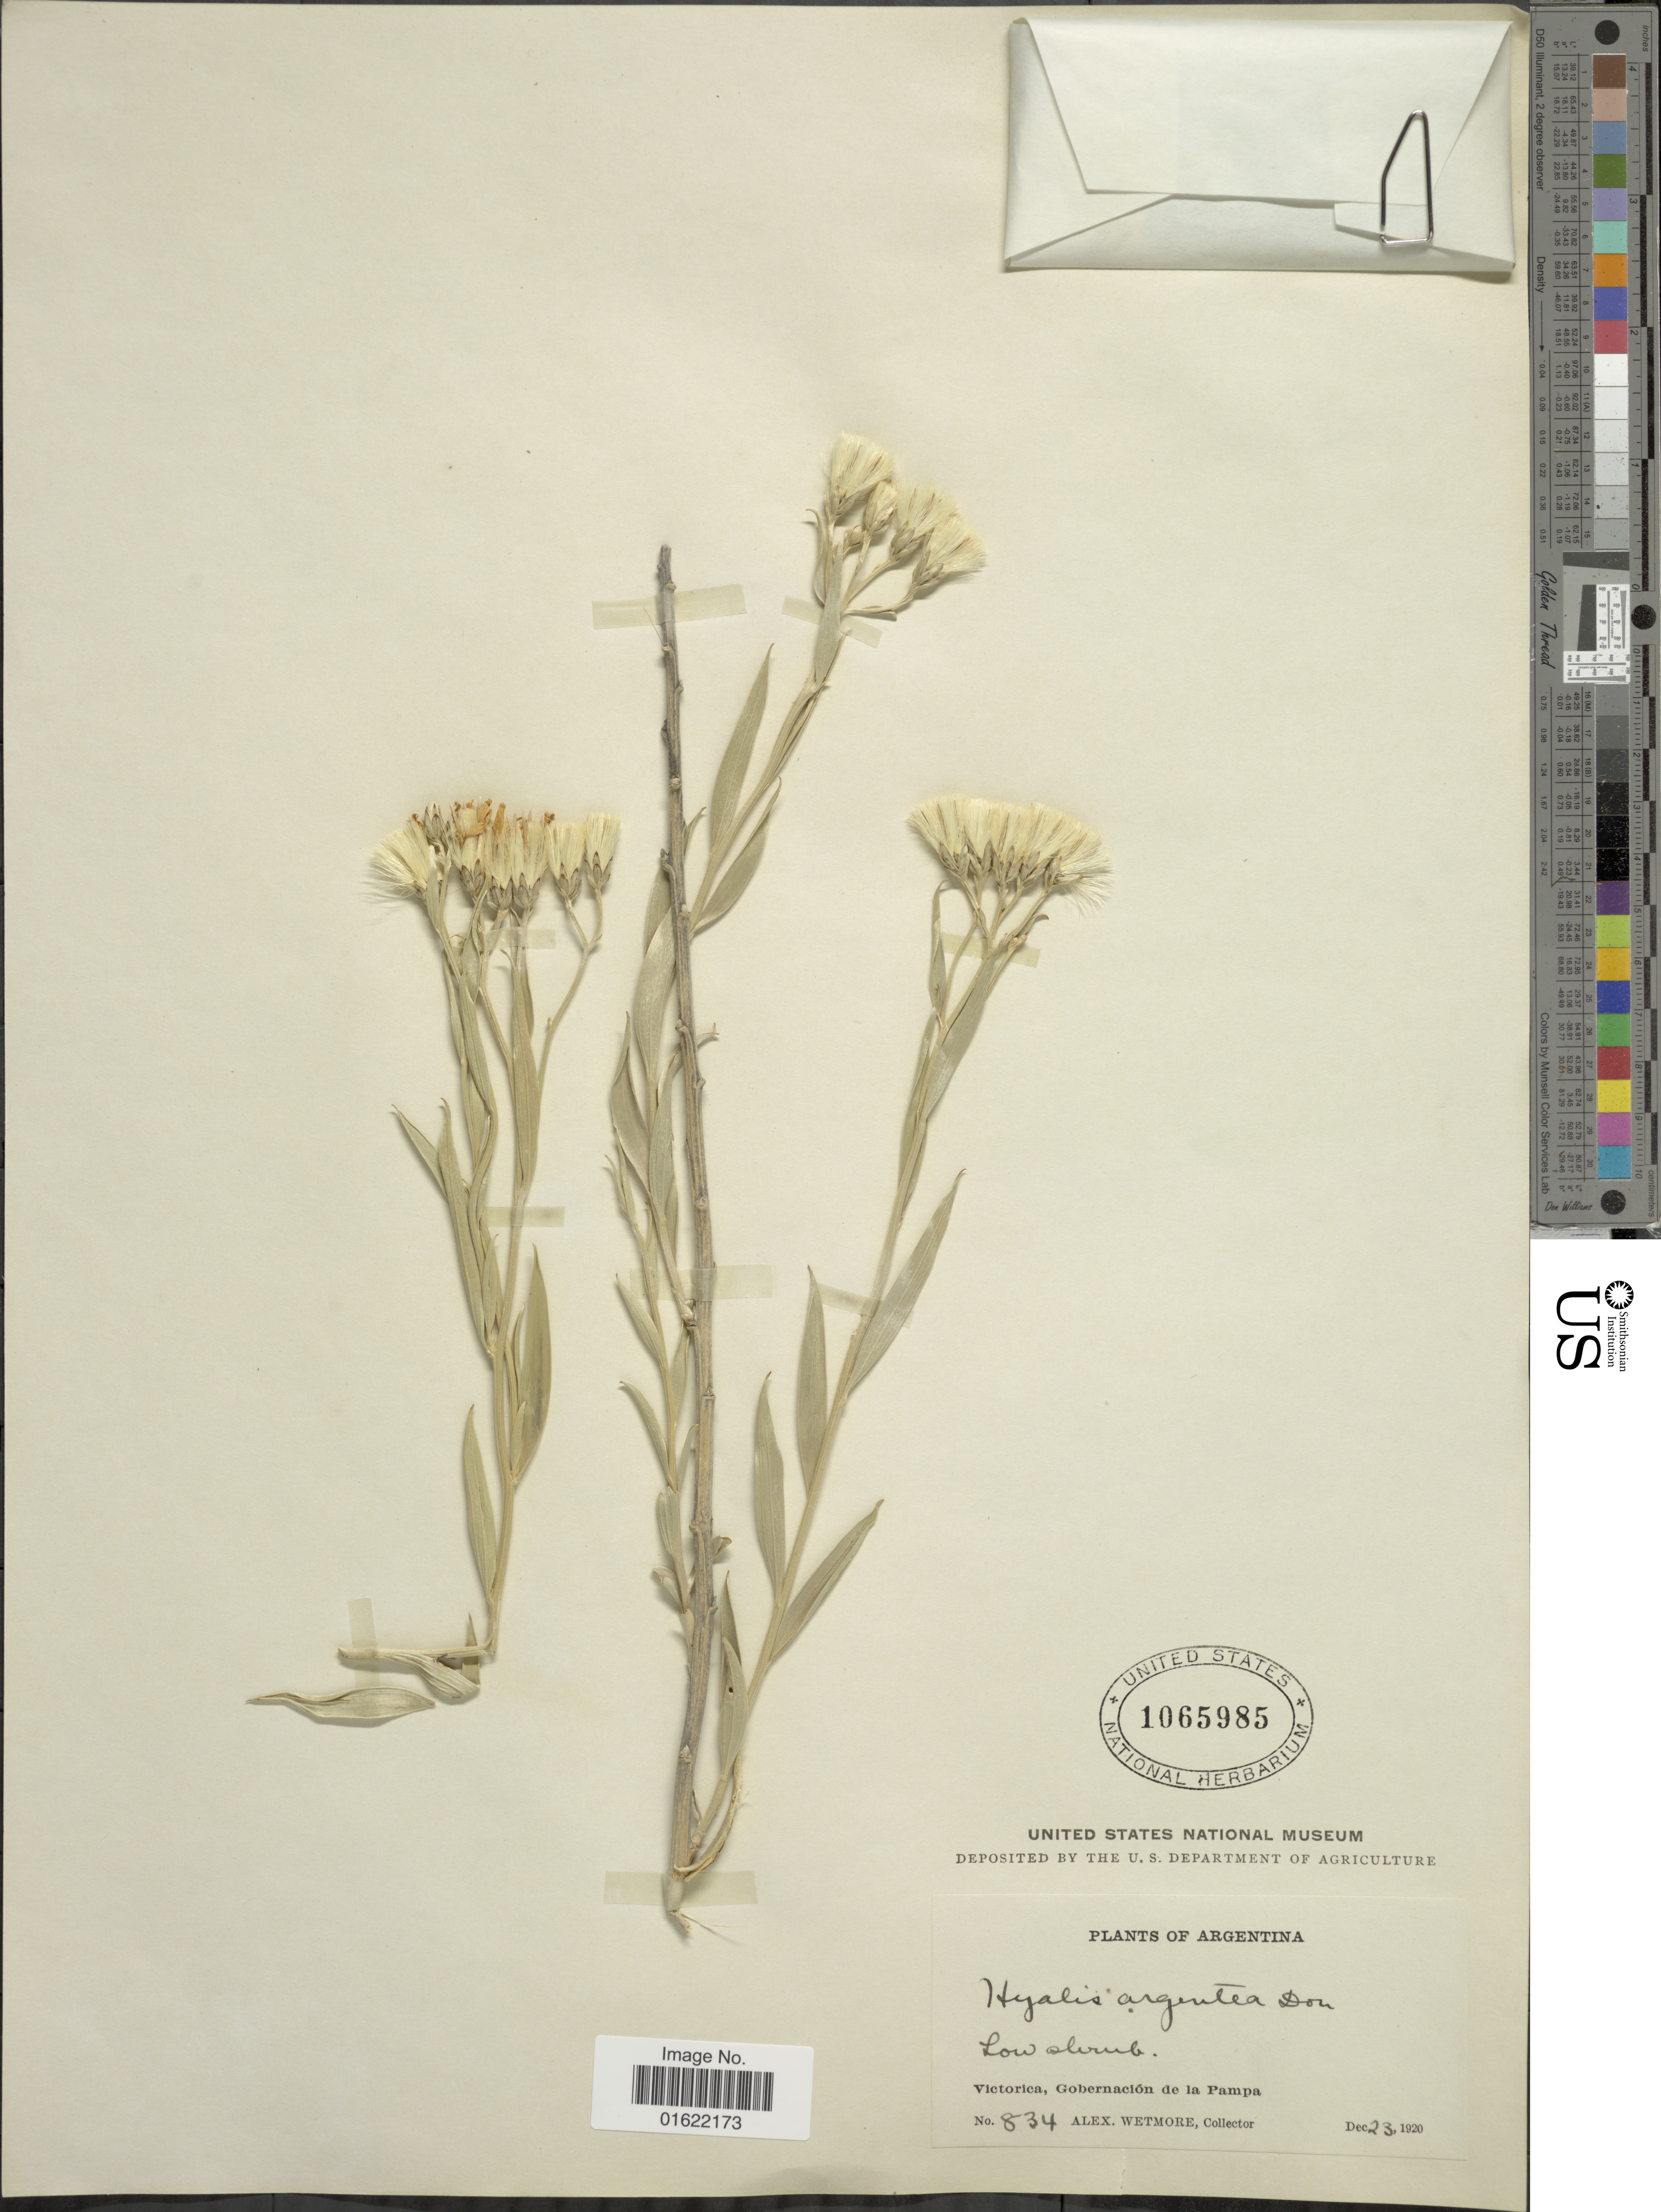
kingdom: Plantae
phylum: Tracheophyta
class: Magnoliopsida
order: Asterales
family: Asteraceae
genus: Hyalis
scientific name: Hyalis argentea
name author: D. Don ex Hook. & Arn.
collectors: A. Wetmore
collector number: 834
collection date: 1920-12-23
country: Argentina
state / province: La Pampa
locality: Victoria, Gobernacion de la Pampa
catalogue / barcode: US 1065985